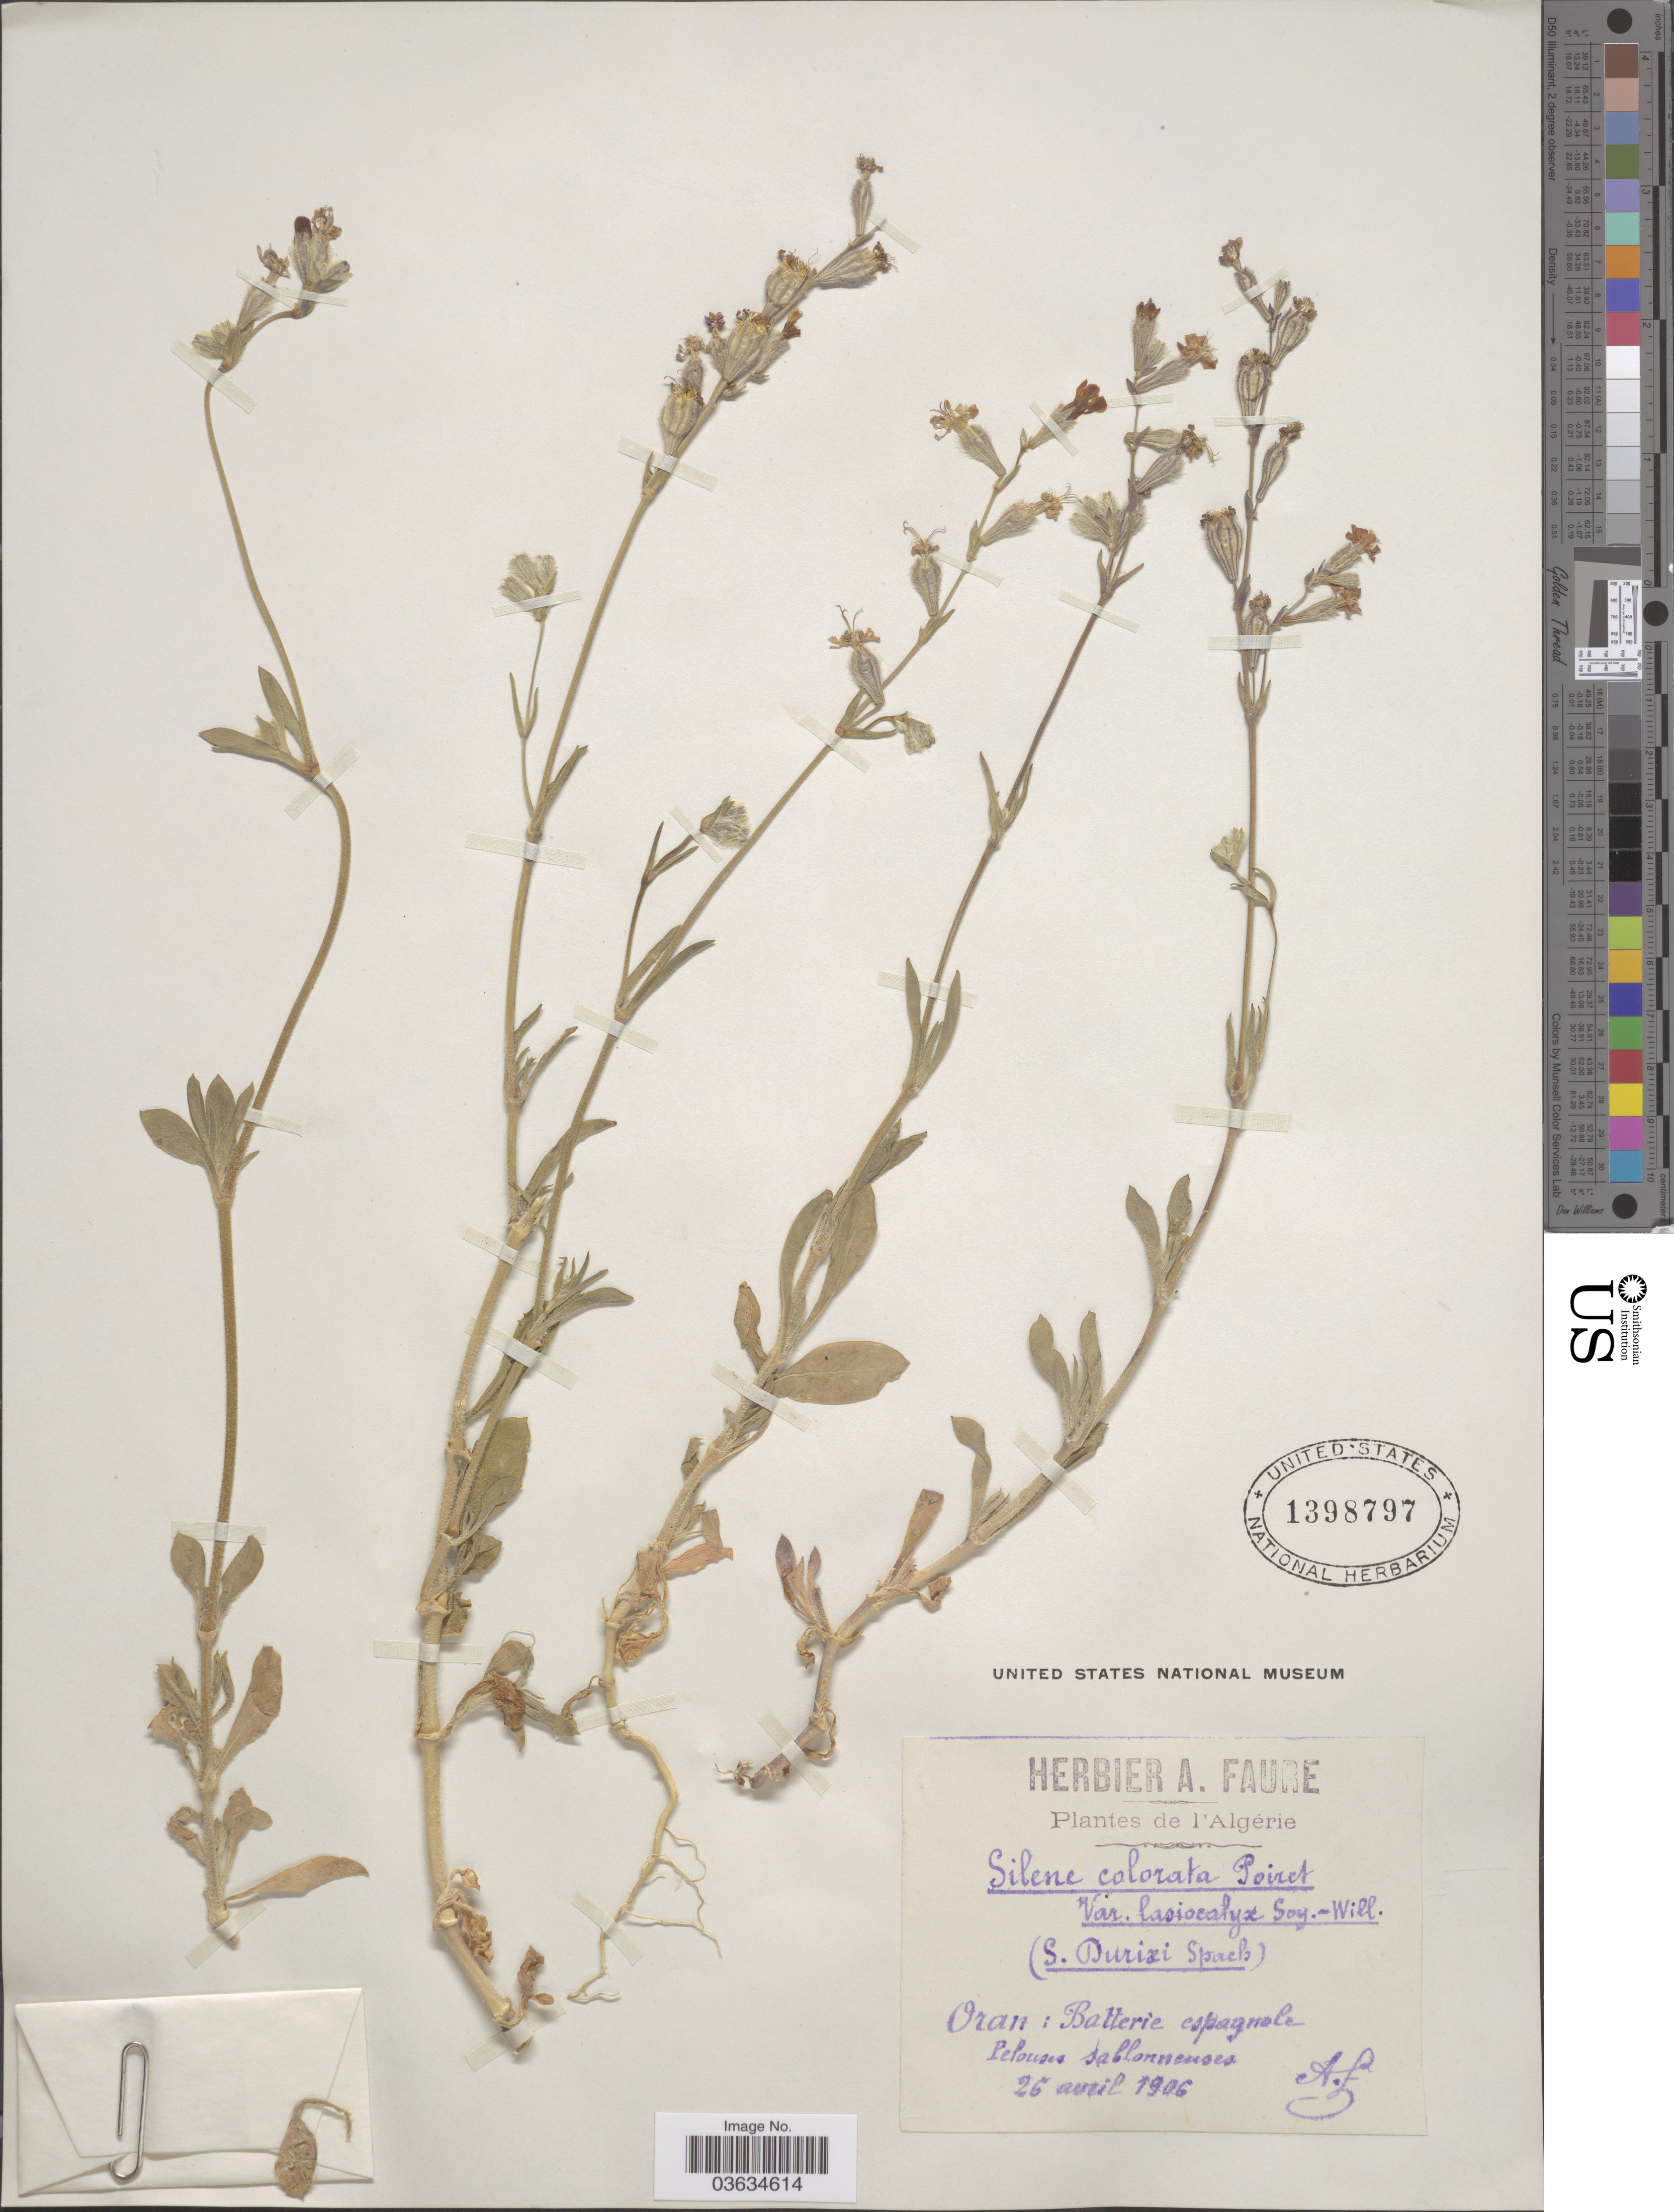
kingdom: Plantae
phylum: Tracheophyta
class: Magnoliopsida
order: Caryophyllales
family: Caryophyllaceae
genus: Silene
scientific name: Silene colorata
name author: Poir.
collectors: A. Faure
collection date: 1906-04-26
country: Algeria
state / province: Oran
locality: Batterie espagnale.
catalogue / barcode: US 1398797